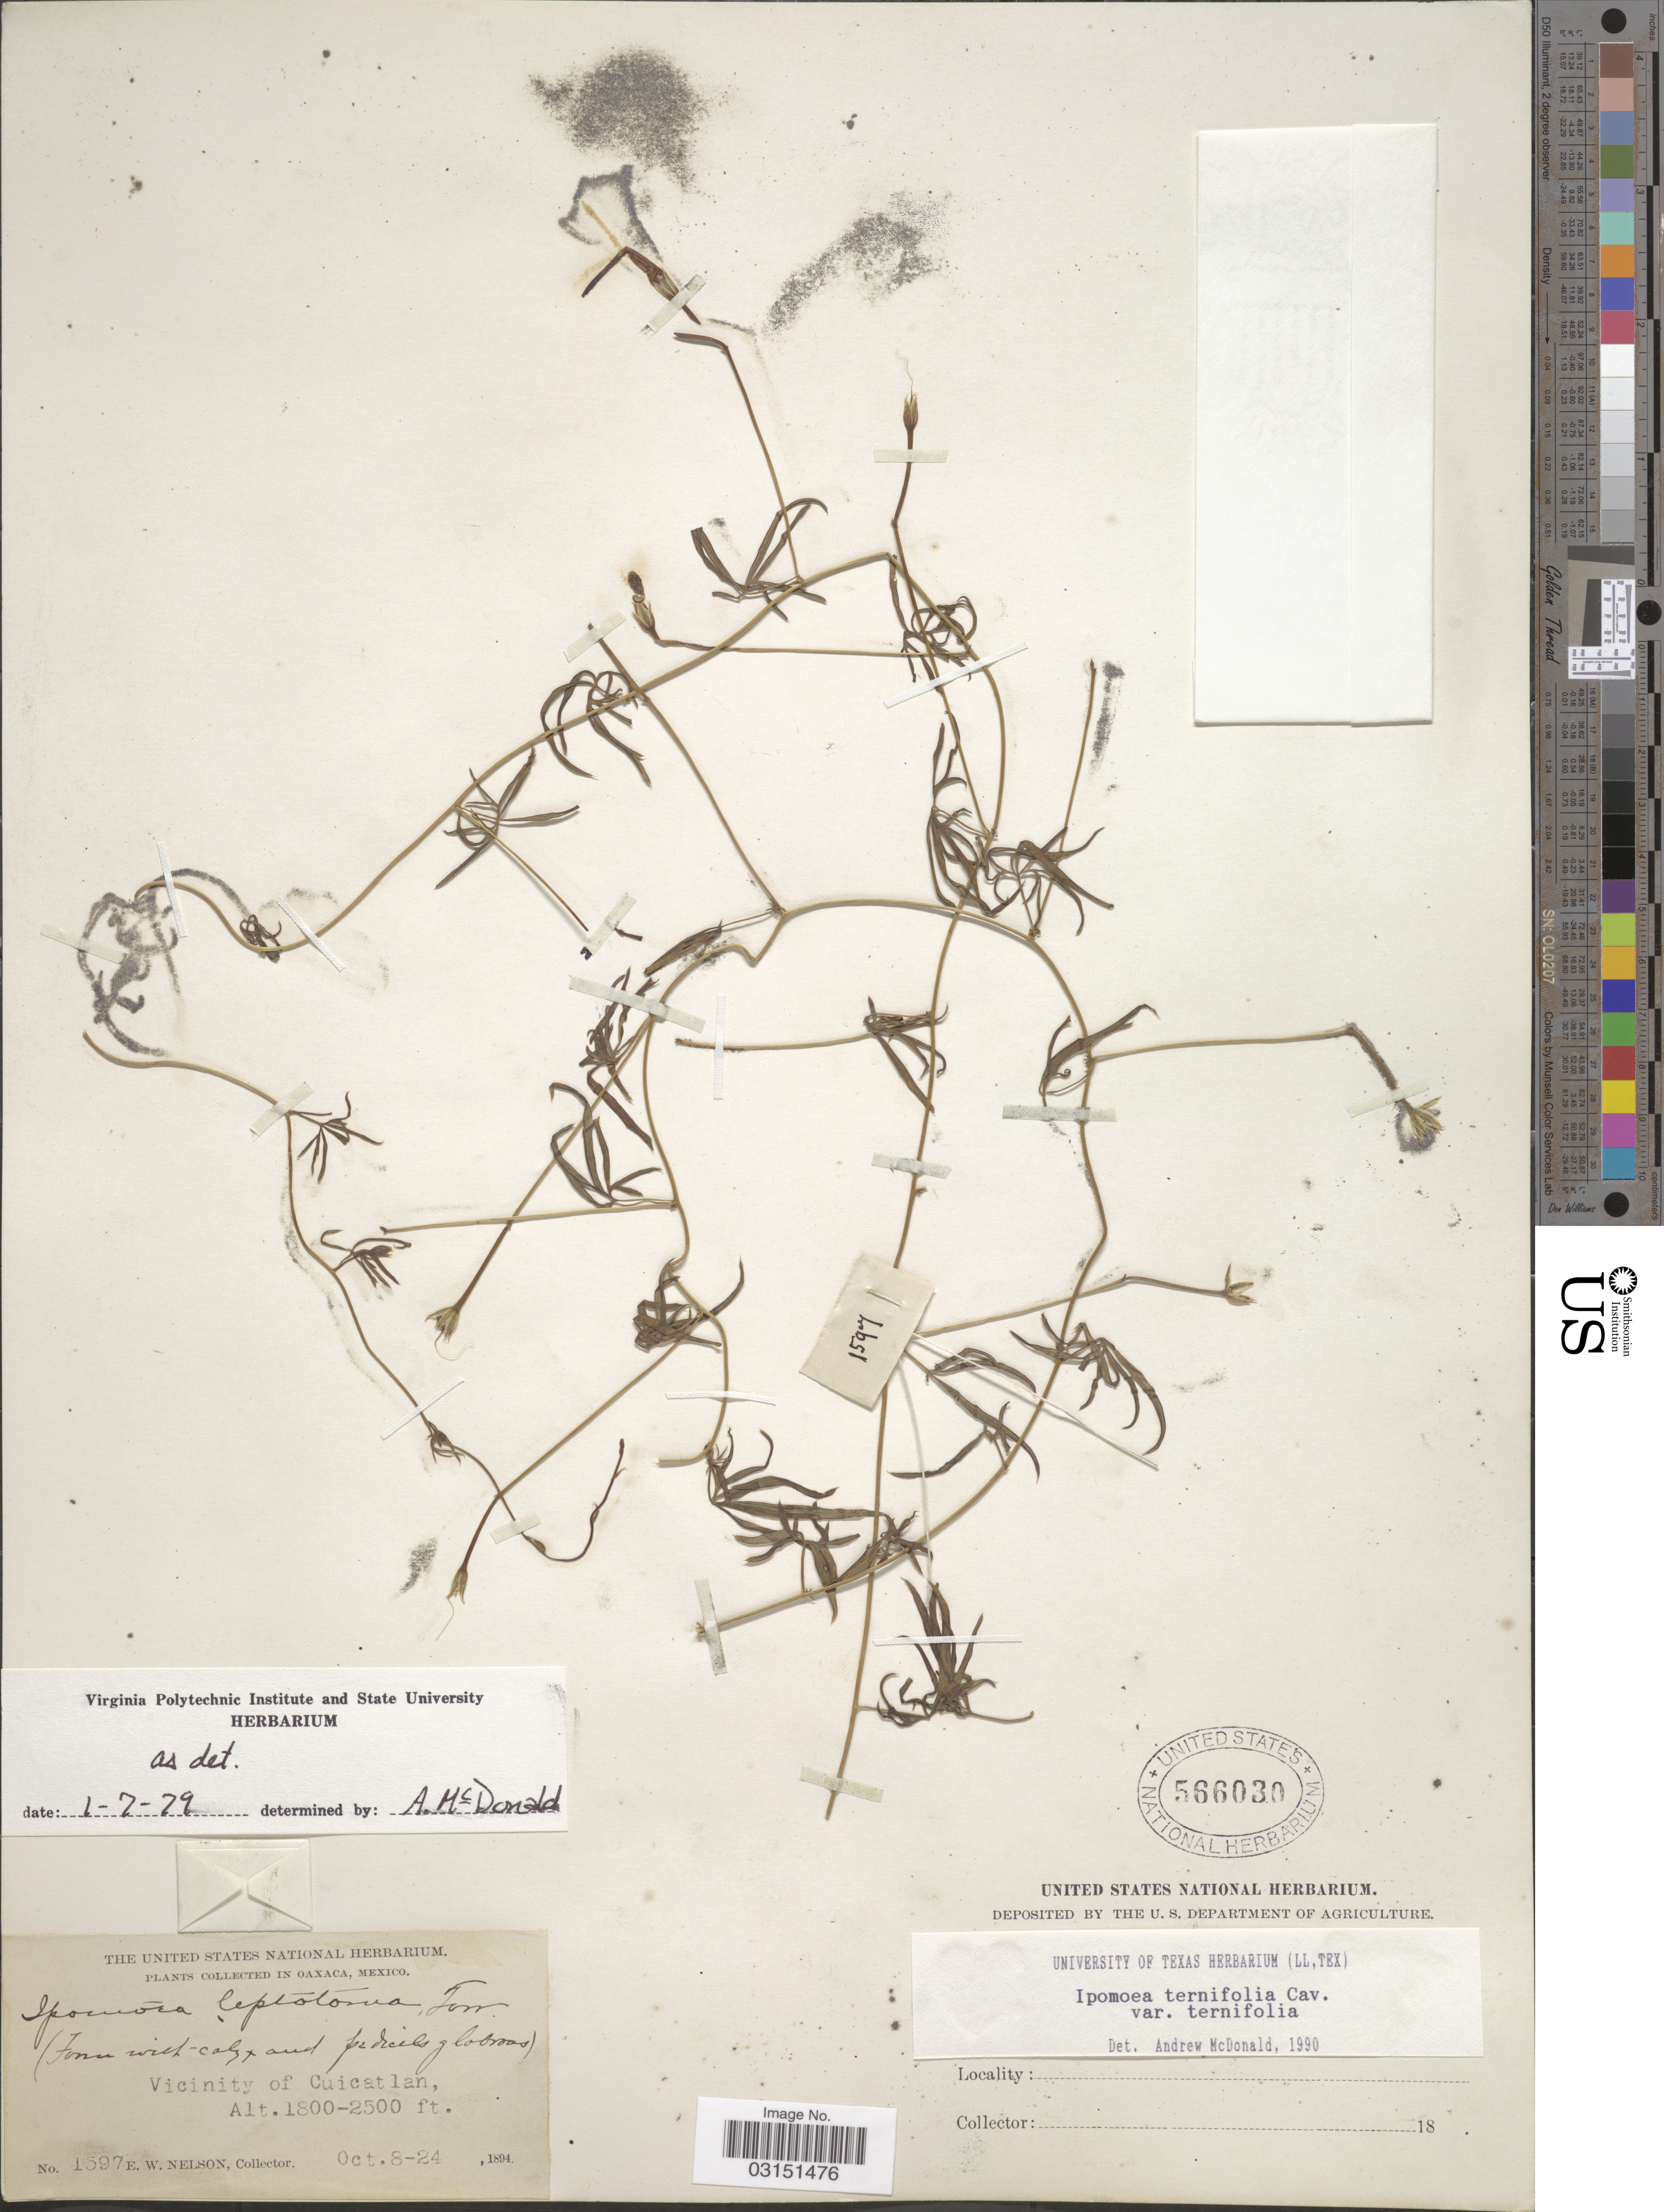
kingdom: Plantae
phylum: Tracheophyta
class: Magnoliopsida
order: Solanales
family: Convolvulaceae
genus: Ipomoea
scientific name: Ipomoea ternifolia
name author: Cav.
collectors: E. W. Nelson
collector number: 1597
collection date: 1894-10-08/1894-10-24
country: Mexico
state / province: Oaxaca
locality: Vicinity of Cuicatlan.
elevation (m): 549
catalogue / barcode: US 566030